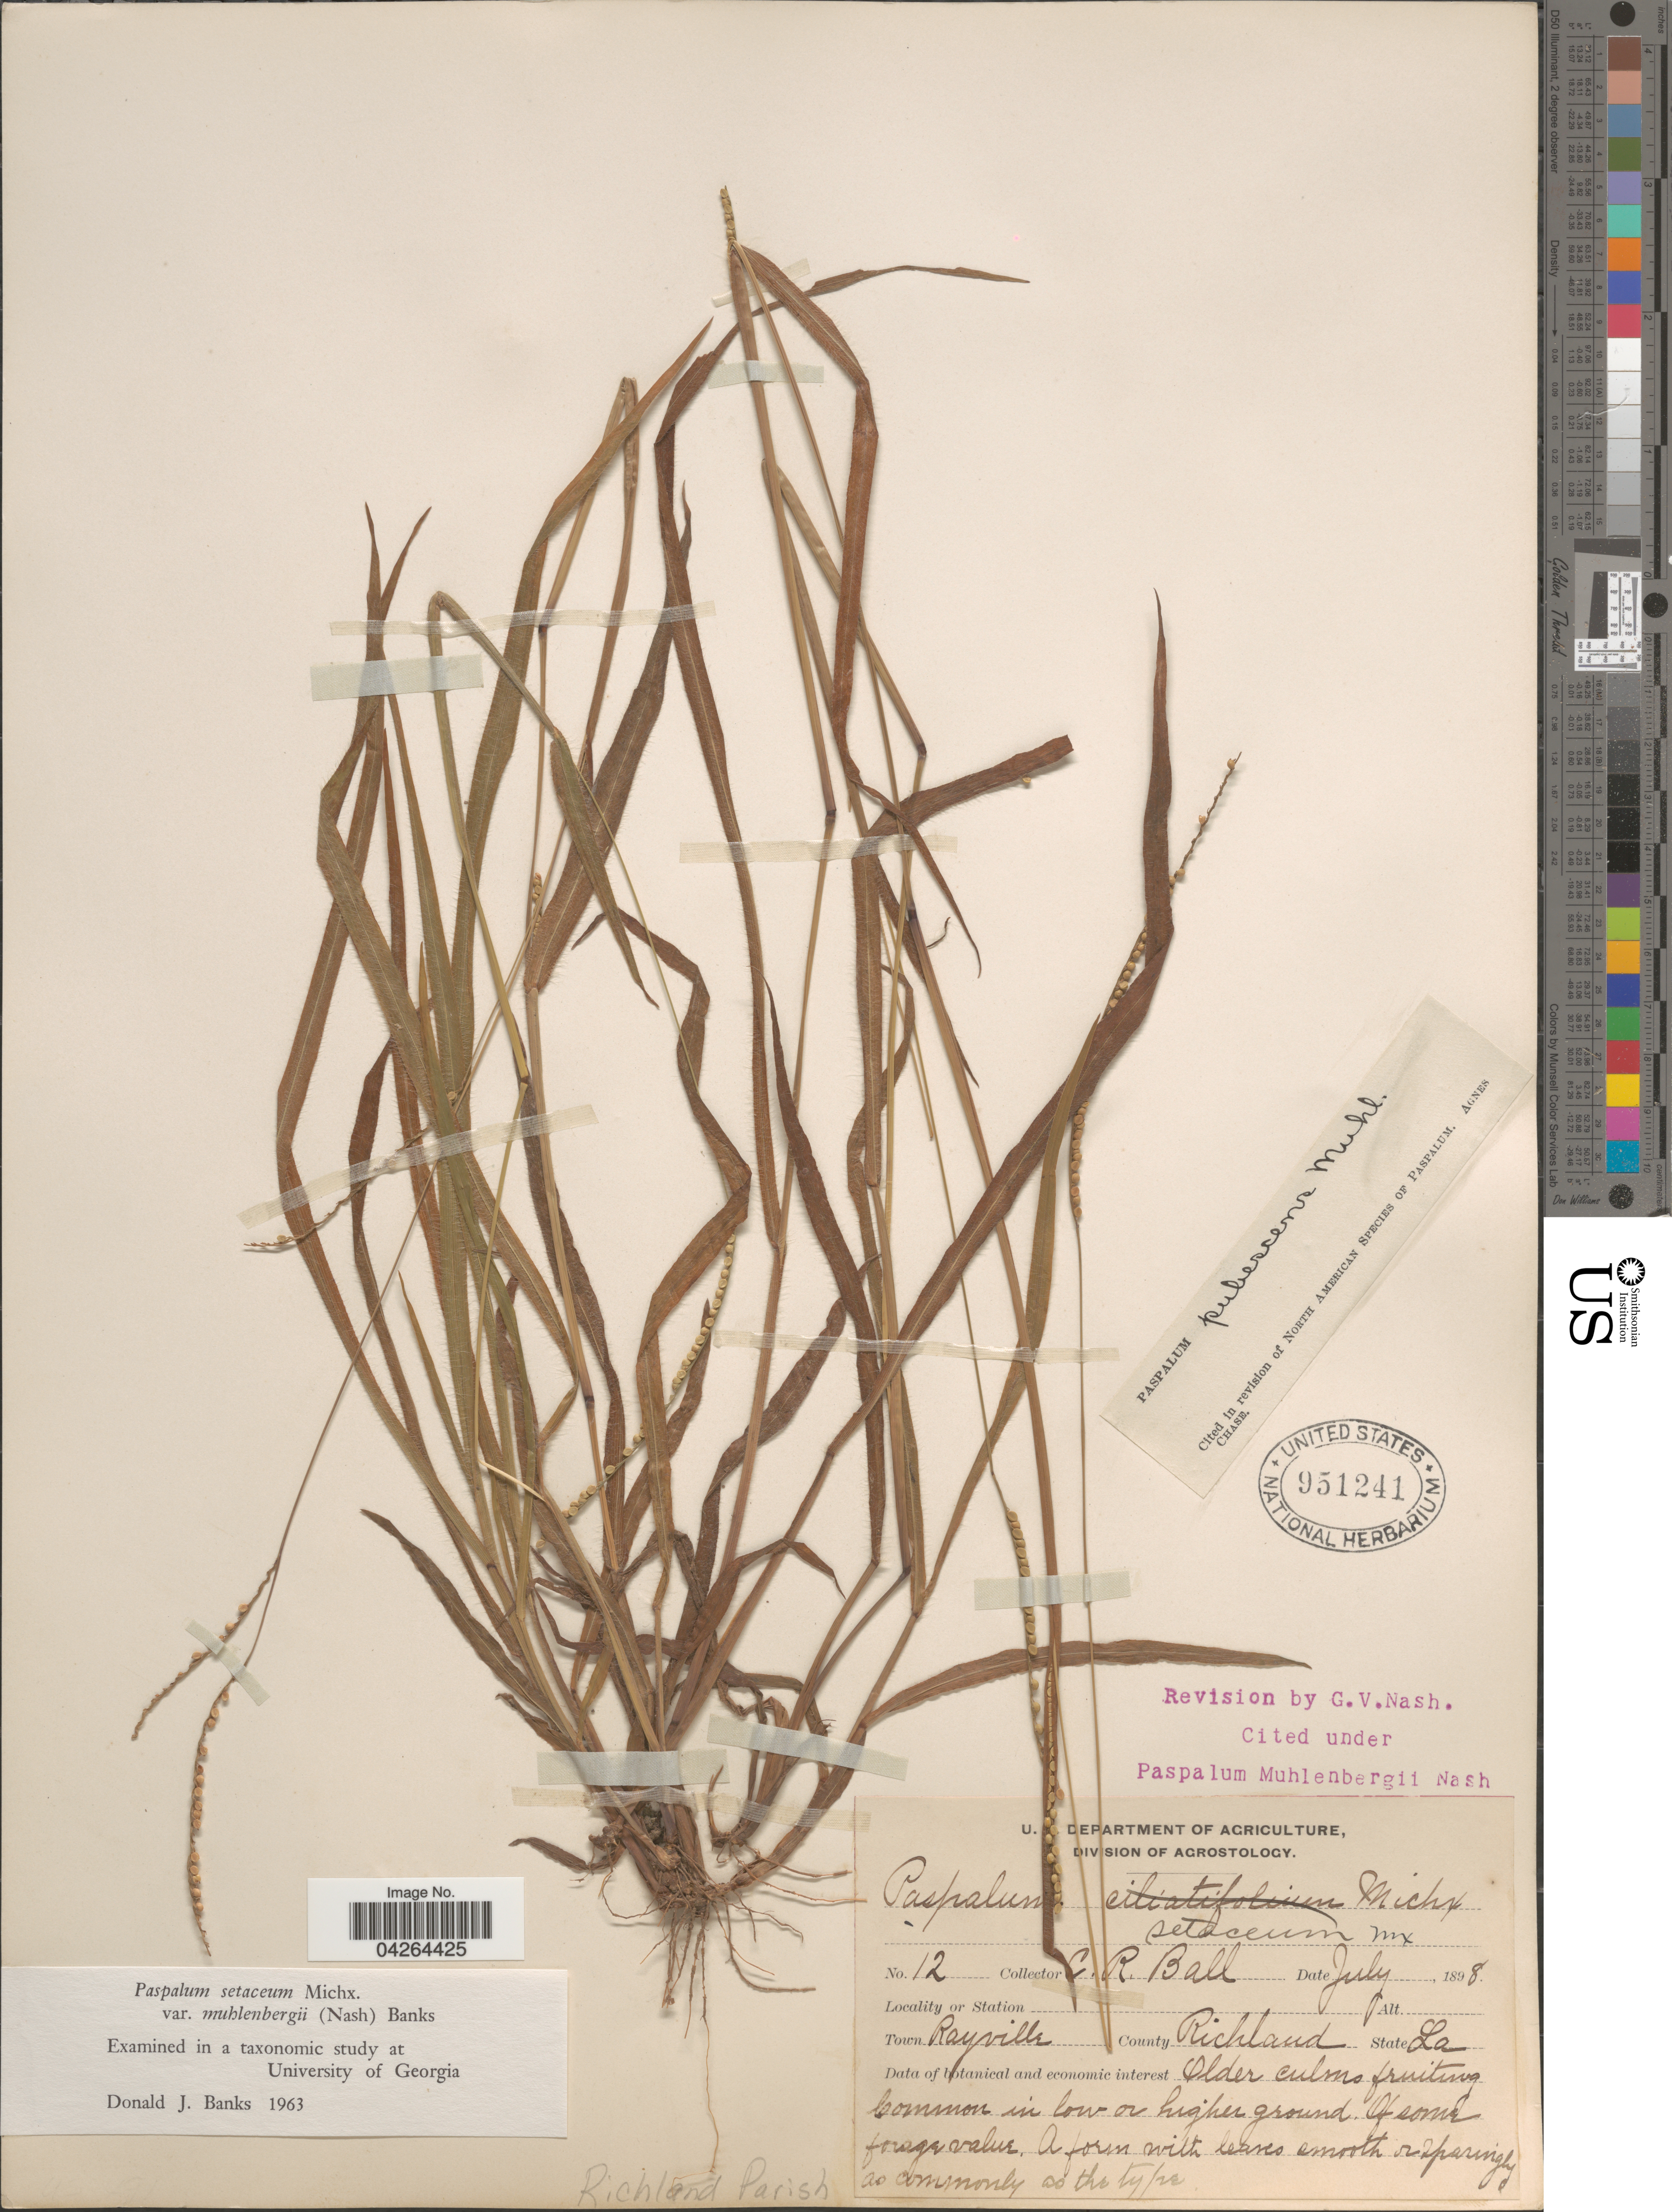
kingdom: Plantae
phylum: Tracheophyta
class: Liliopsida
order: Poales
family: Poaceae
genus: Paspalum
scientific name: Paspalum setaceum var. muhlenbergii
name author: (Nash) D.J. Banks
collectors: C. R. Ball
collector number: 12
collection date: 1898-07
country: United States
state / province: Louisiana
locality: Town Rayville. County Richland. Richland Parish.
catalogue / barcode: US 951241